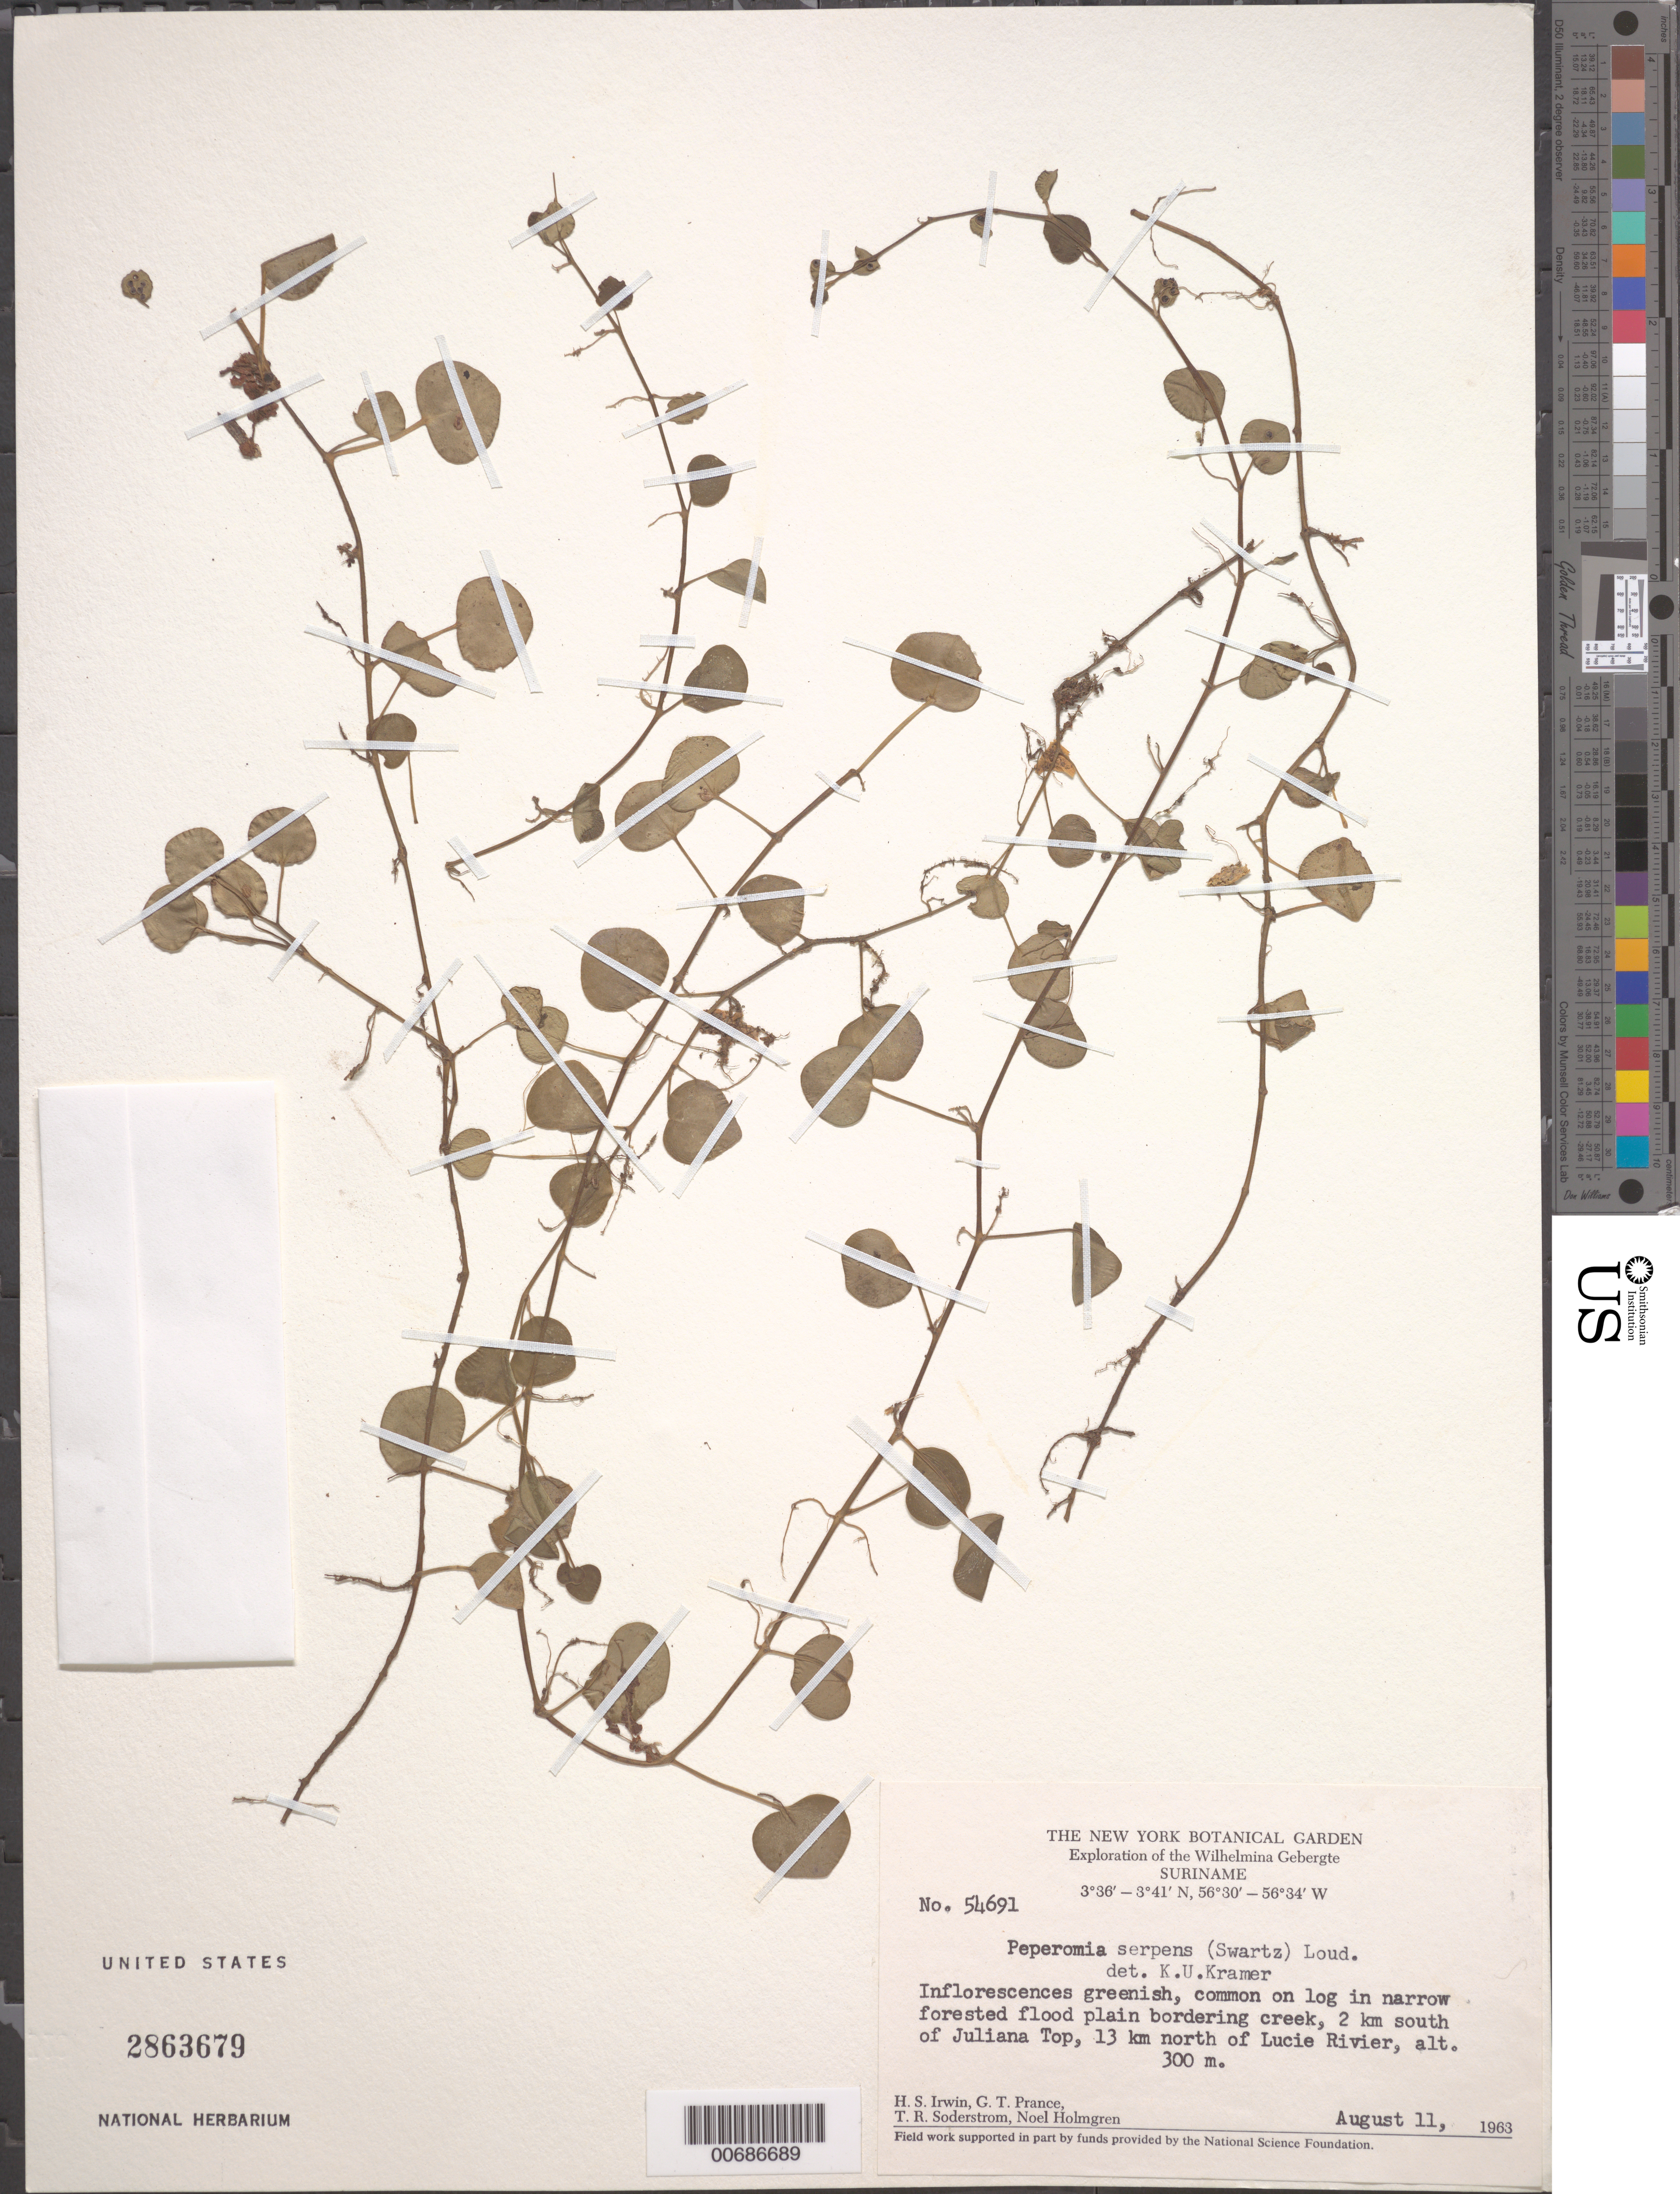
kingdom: Plantae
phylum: Tracheophyta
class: Magnoliopsida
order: Piperales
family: Piperaceae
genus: Peperomia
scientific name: Peperomia serpens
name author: (Sw.) Loudon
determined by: Kramer, K. U.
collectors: H. Irwin, G. T. Prance, T. R. Soderstrom & N. H. Holmgren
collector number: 54691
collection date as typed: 11-Aug-63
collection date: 1963-08-11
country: Suriname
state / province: Sipaliwini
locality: Wilhelminagebergte (Wilhelmina Mts.), 2 km S of Juliana Top, 13 km N of Lucie R.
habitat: On log in narrow forested flood plain bordering creek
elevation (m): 300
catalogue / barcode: US 2863679